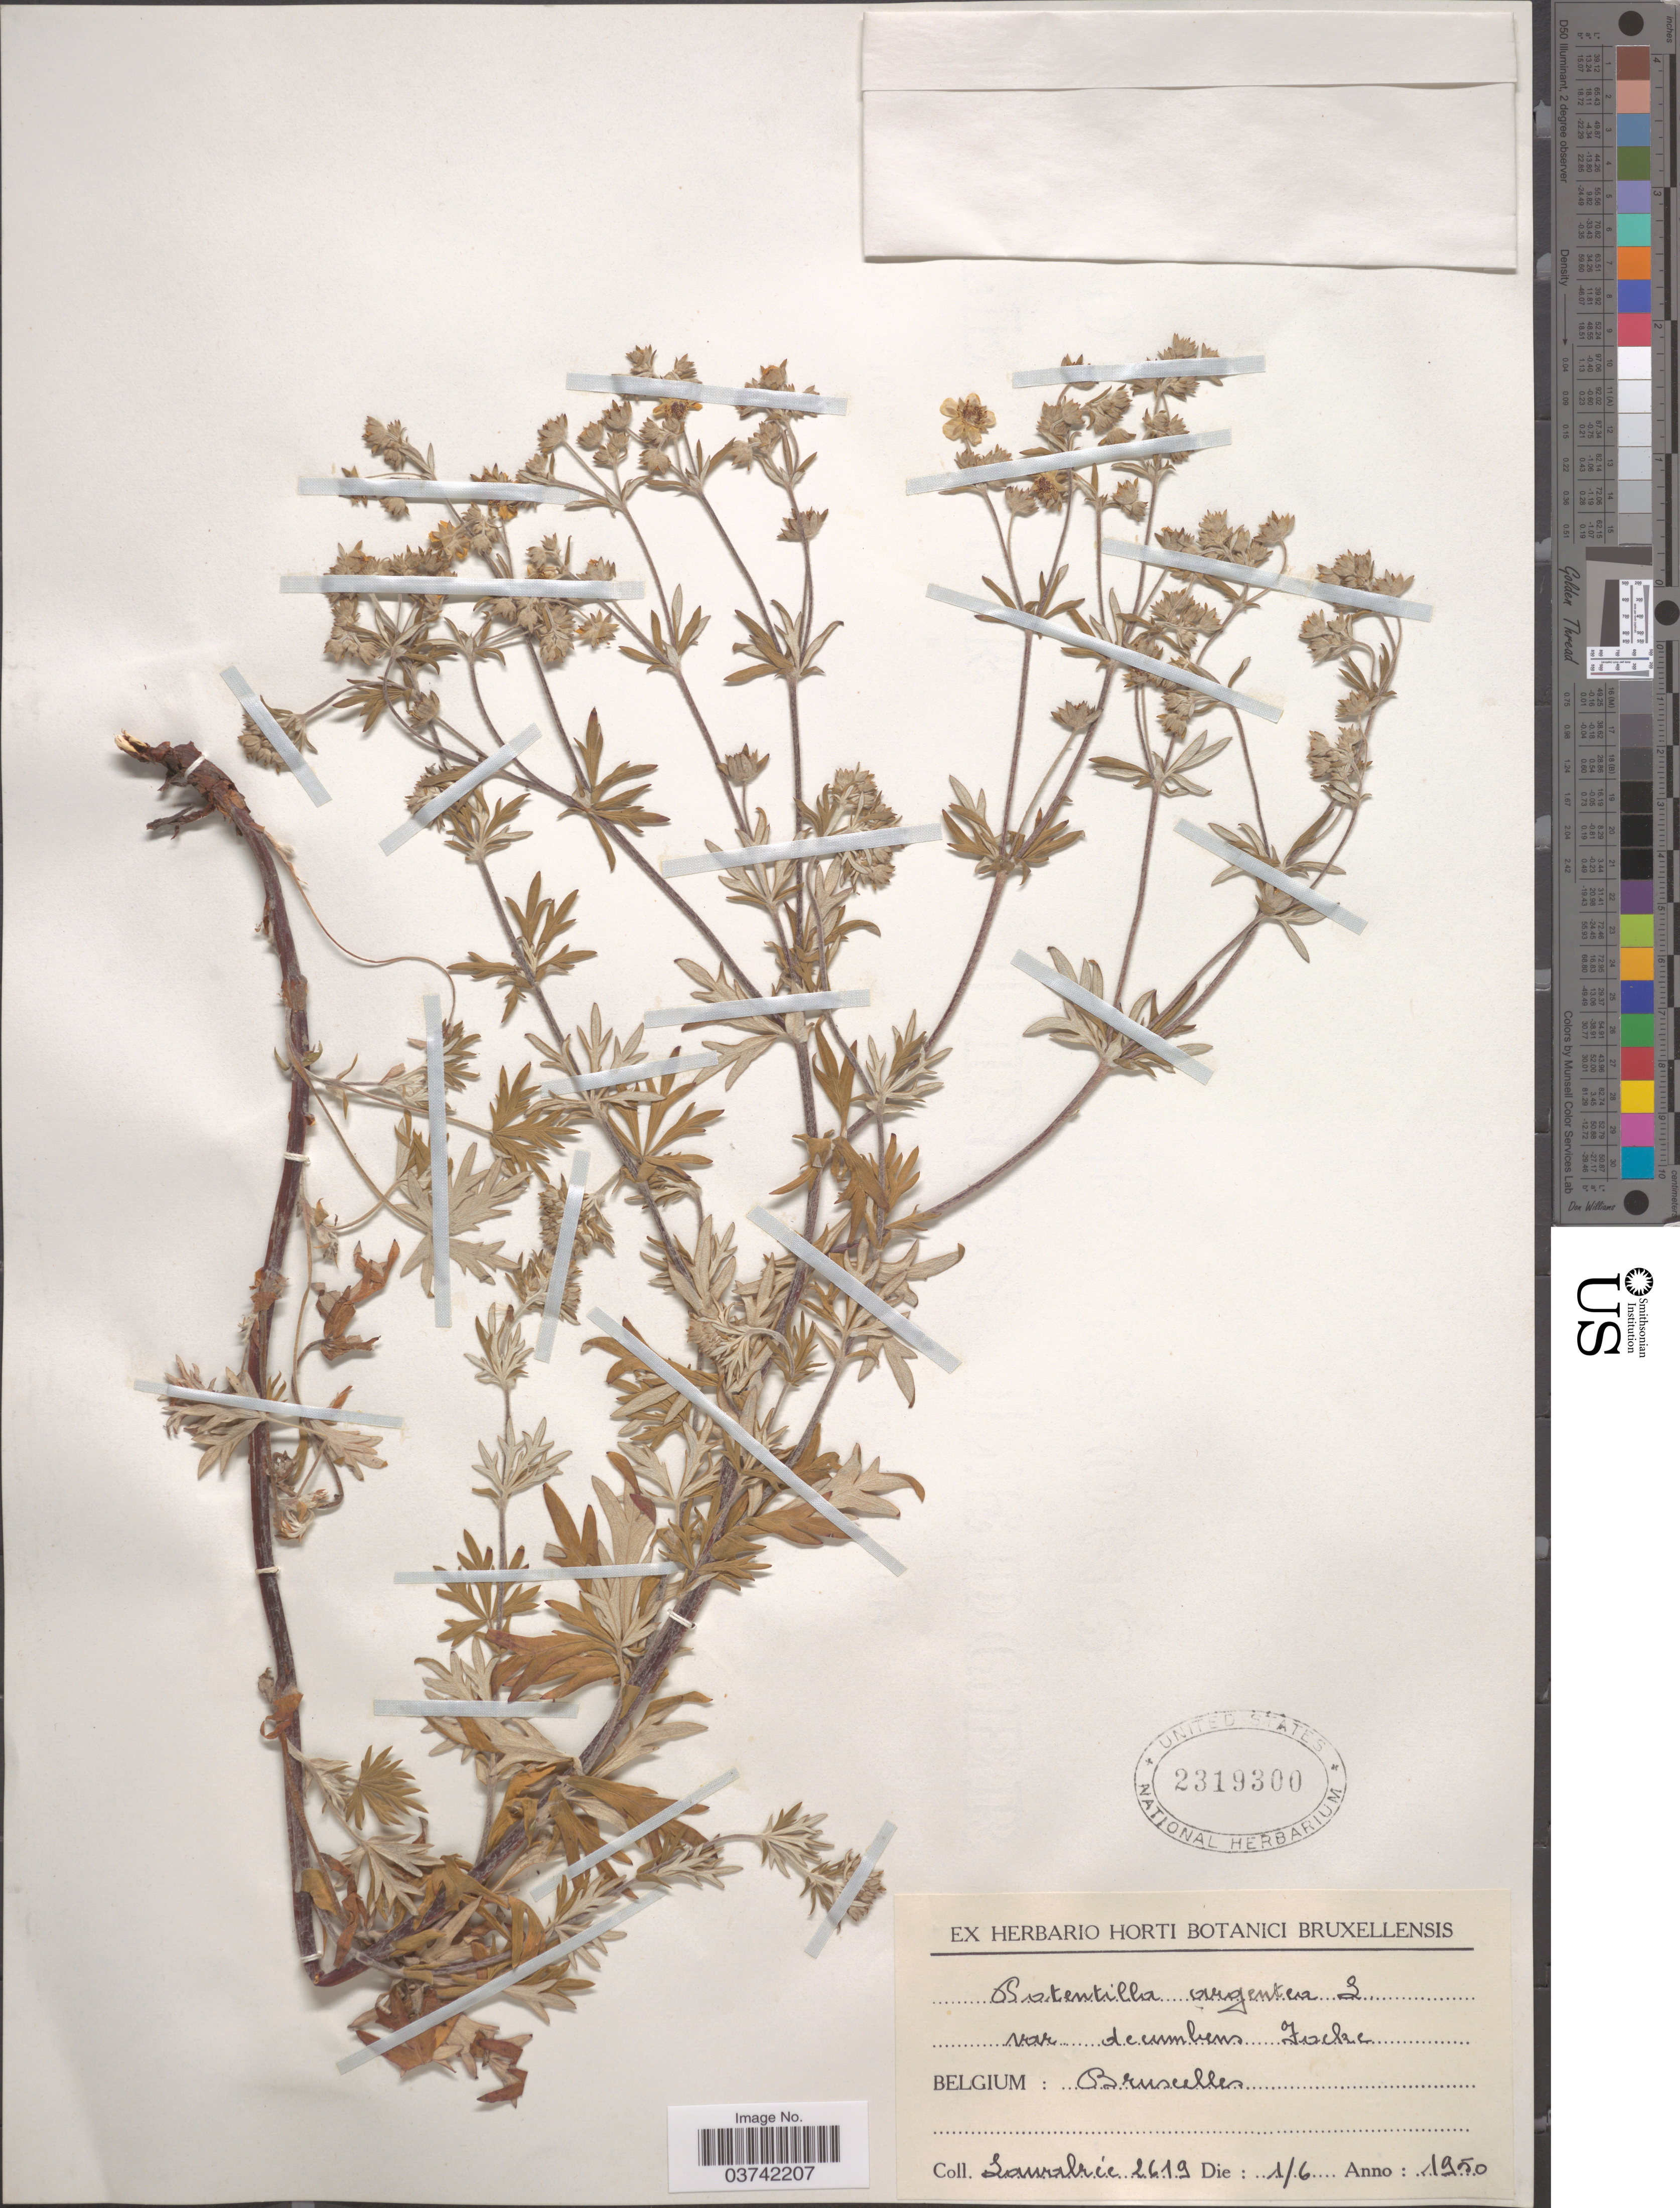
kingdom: Plantae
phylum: Tracheophyta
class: Magnoliopsida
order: Rosales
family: Rosaceae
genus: Potentilla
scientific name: Potentilla argentea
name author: L.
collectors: Lawalrée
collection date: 1950-06-01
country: Belgium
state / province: Brussels, Capital District of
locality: Bruxelles.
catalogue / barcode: US 2319300